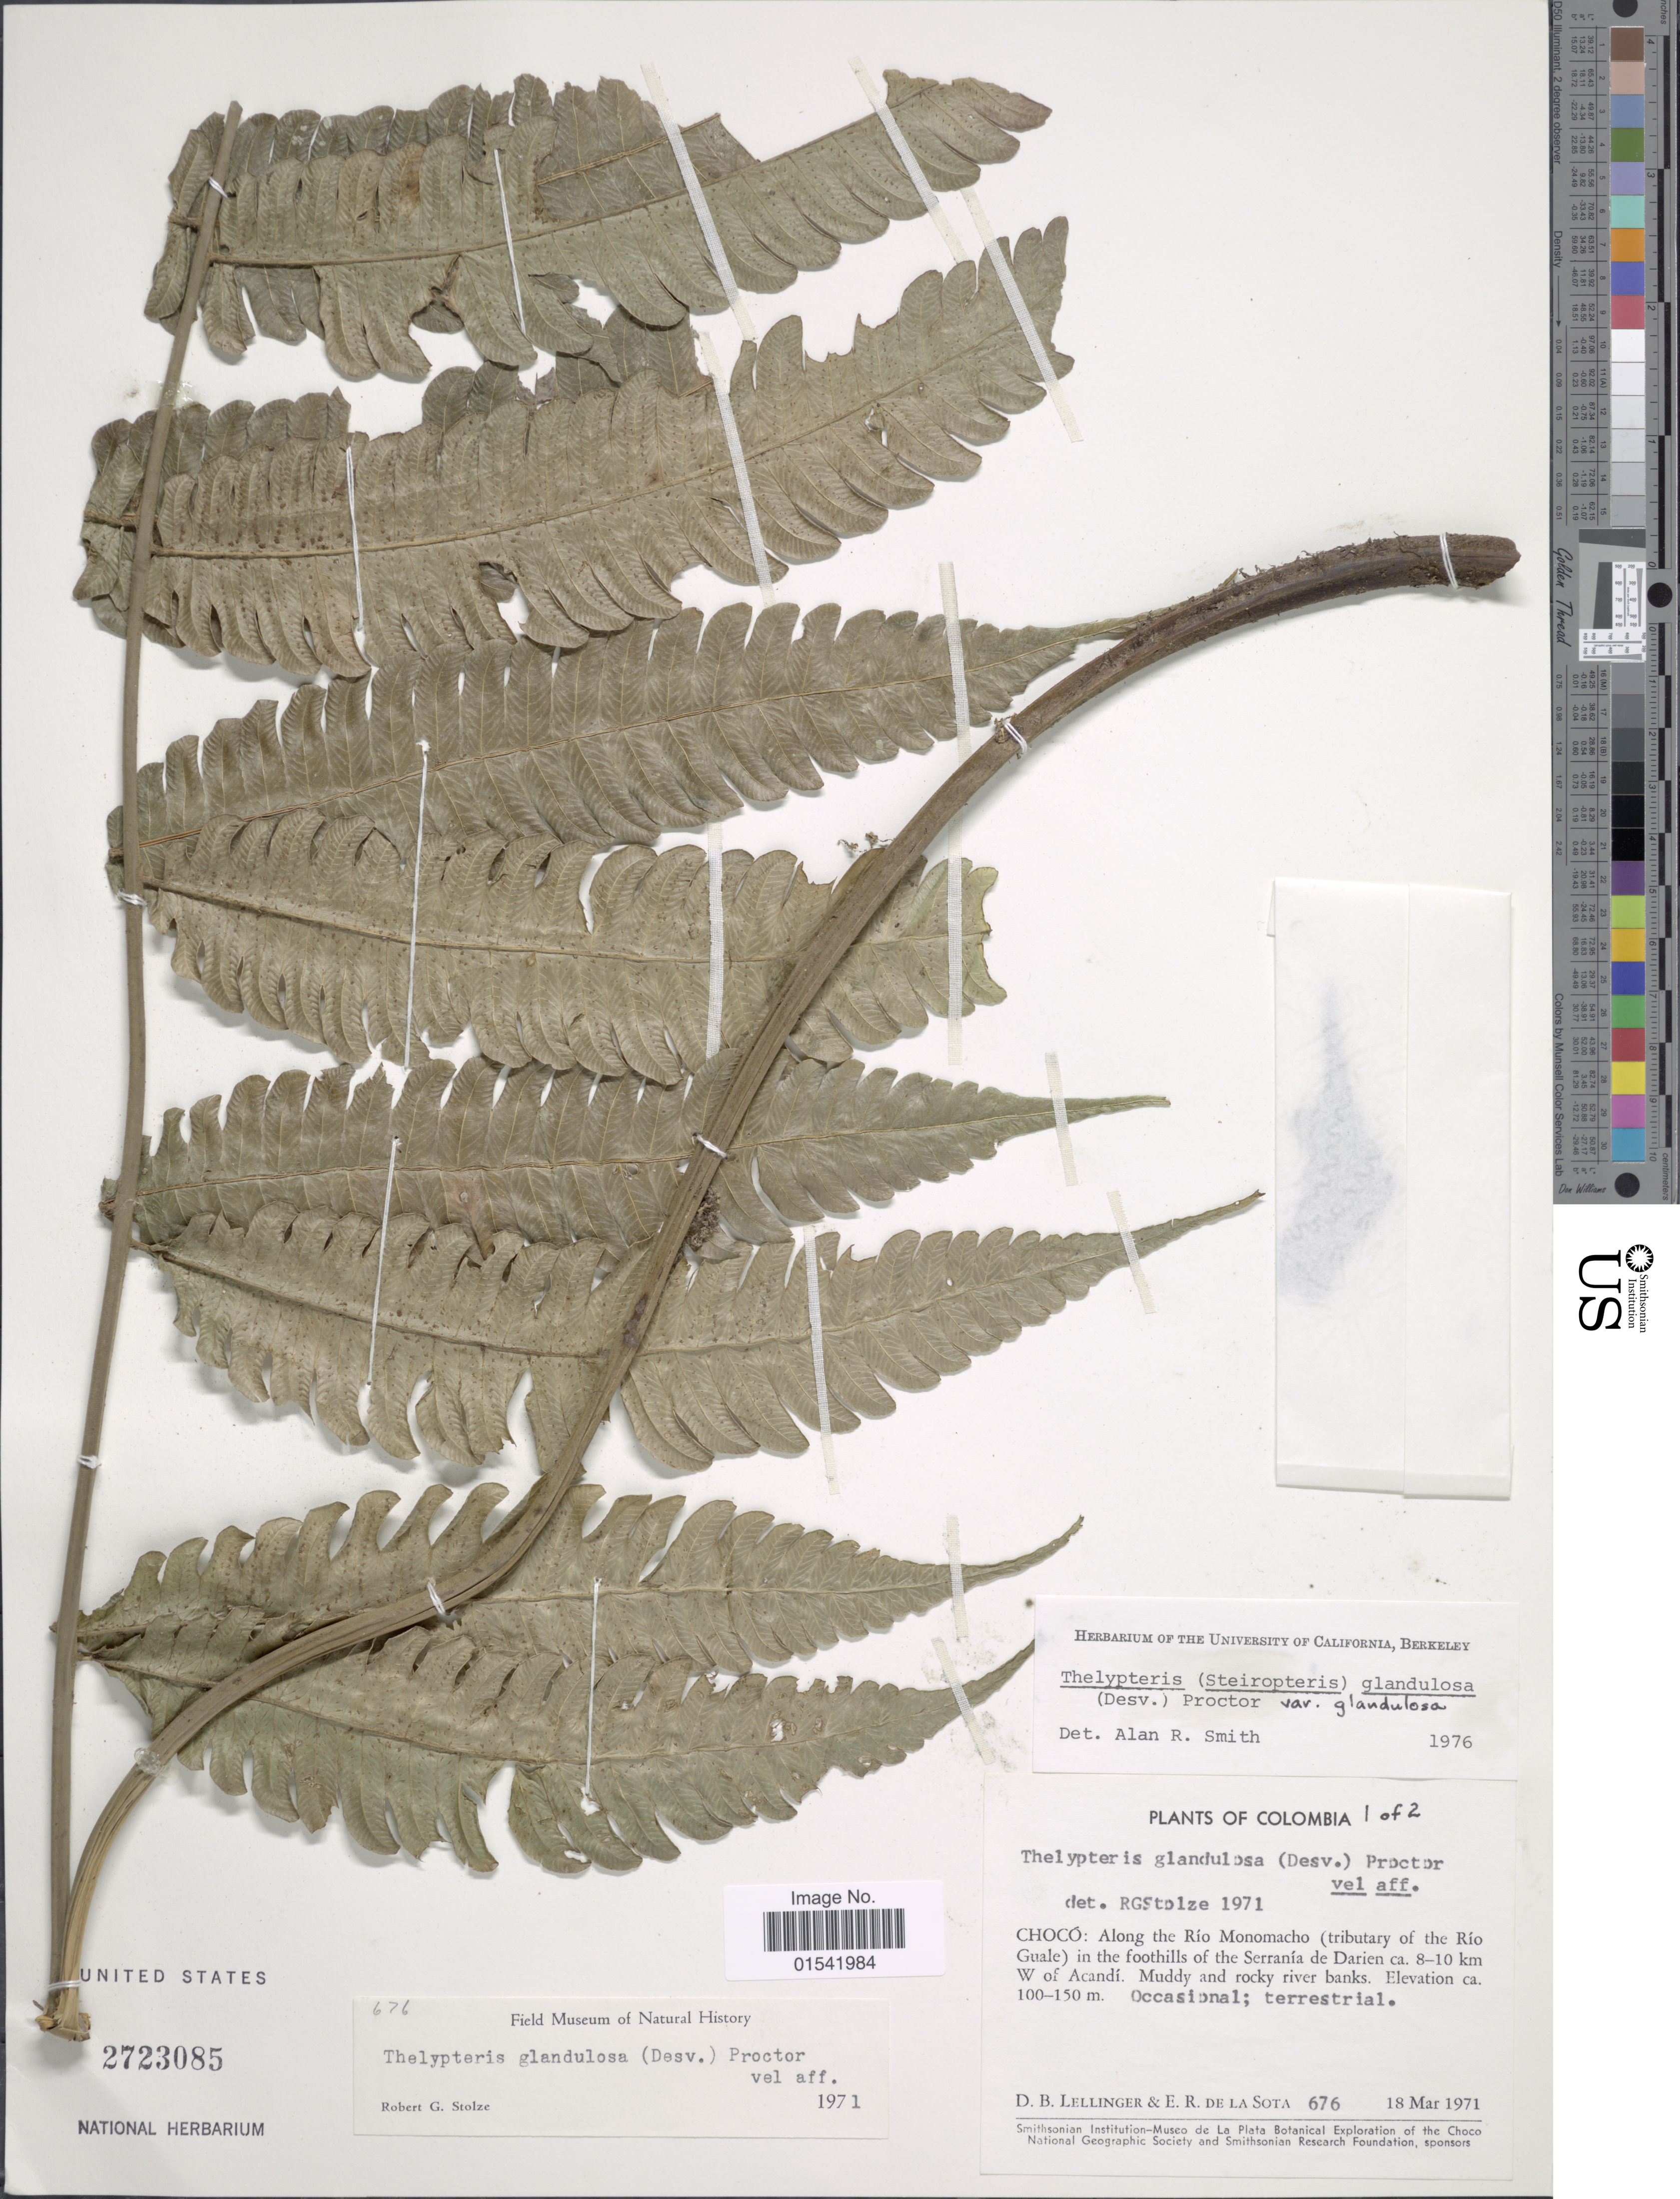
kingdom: Plantae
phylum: Tracheophyta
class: Polypodiopsida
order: Polypodiales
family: Thelypteridaceae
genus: Steiropteris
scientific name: Steiropteris glandulosa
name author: (Hook. f.) Pic. Serm.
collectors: D. B. Lellinger & E. R. de la Sota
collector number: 676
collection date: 1971-03-18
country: Colombia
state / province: Chocó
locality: Along the Río Monomacho (tributary of the Río Guale) in the foothills of the Serranía de Darien ca. 8-10 km W of Acandí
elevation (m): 100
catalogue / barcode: US 2723085